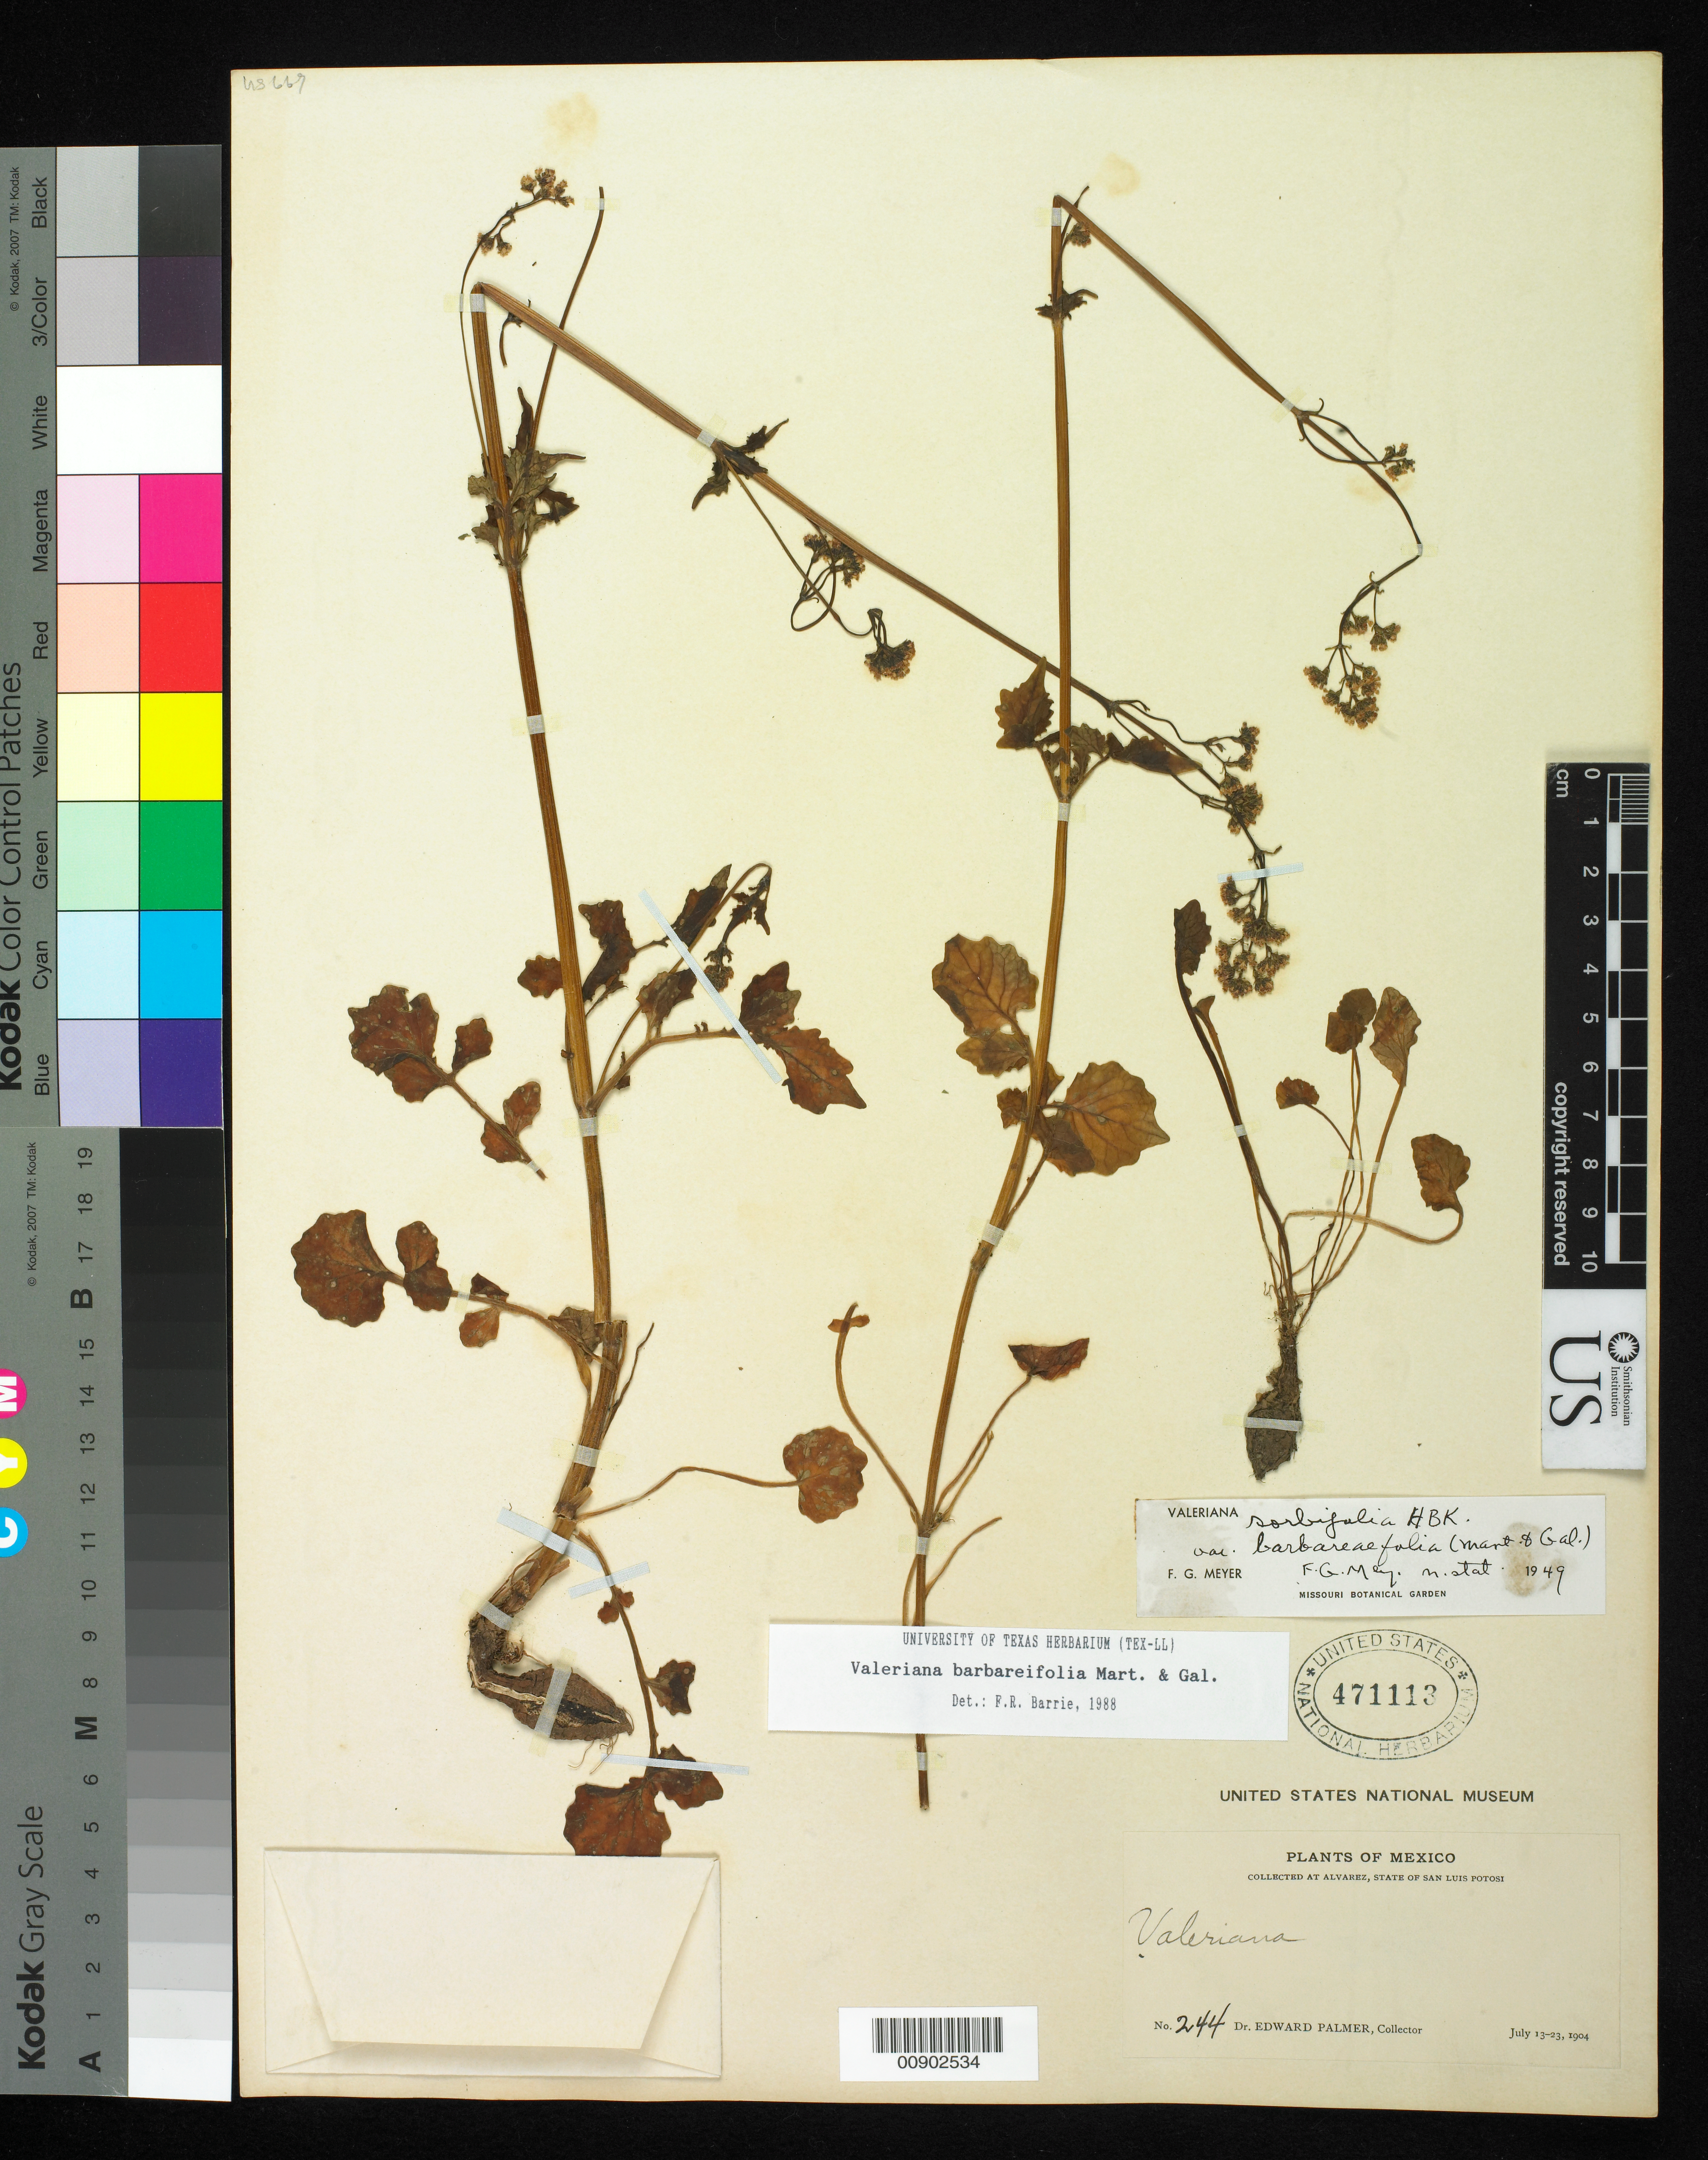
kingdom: Plantae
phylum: Tracheophyta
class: Magnoliopsida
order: Dipsacales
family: Caprifoliaceae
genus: Valeriana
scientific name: Valeriana barbareifolia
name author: M. Martens & Galeotti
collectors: E. Palmer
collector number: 244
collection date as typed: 13 Jul 1904 to 23 Jul 1904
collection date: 1904-07-13/1904-07-23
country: Mexico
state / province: San Luis Potosí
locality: Alvarez, San Luis Potosí.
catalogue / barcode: US 471113